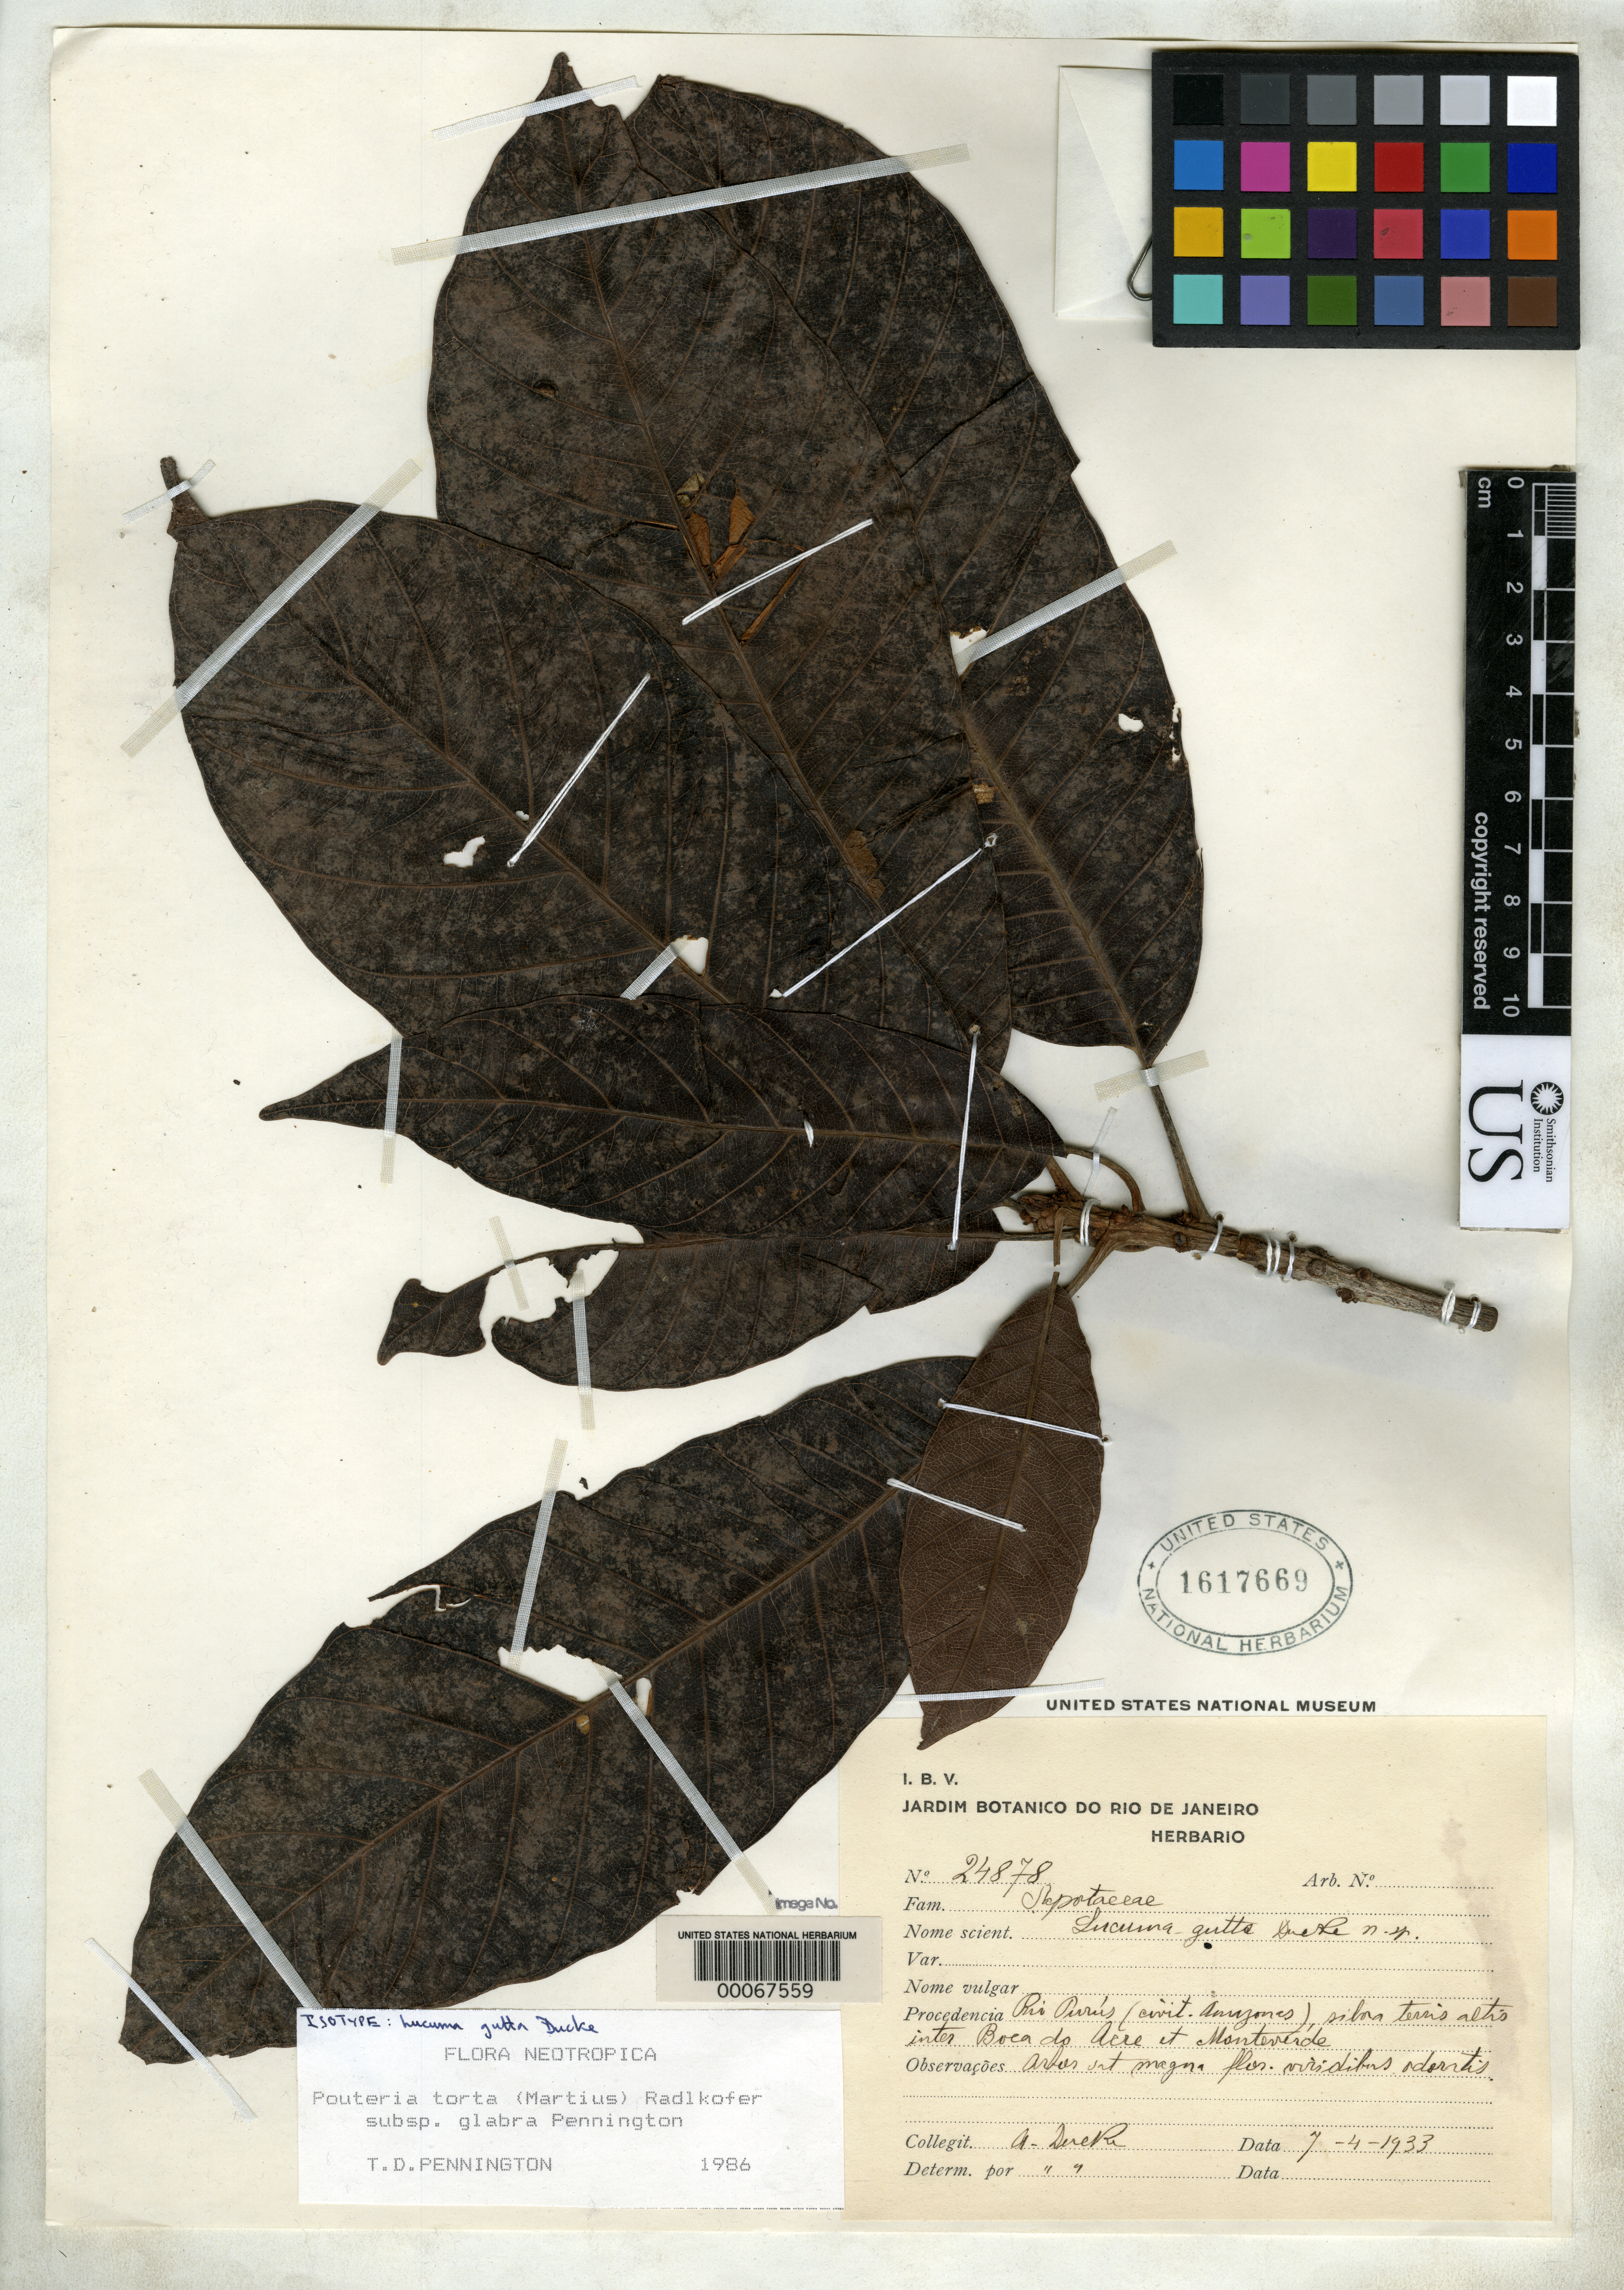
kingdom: Plantae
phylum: Tracheophyta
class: Magnoliopsida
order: Ericales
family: Sapotaceae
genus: Lucuma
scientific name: Lucuma gutta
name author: Ducke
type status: Type Collection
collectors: A. Ducke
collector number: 24878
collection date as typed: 04 Jul 1933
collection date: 1933-07-04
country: Brazil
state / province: Amazonas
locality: Rio Purus, inter Boca de Acre & Monteviride.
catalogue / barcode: US 1617669